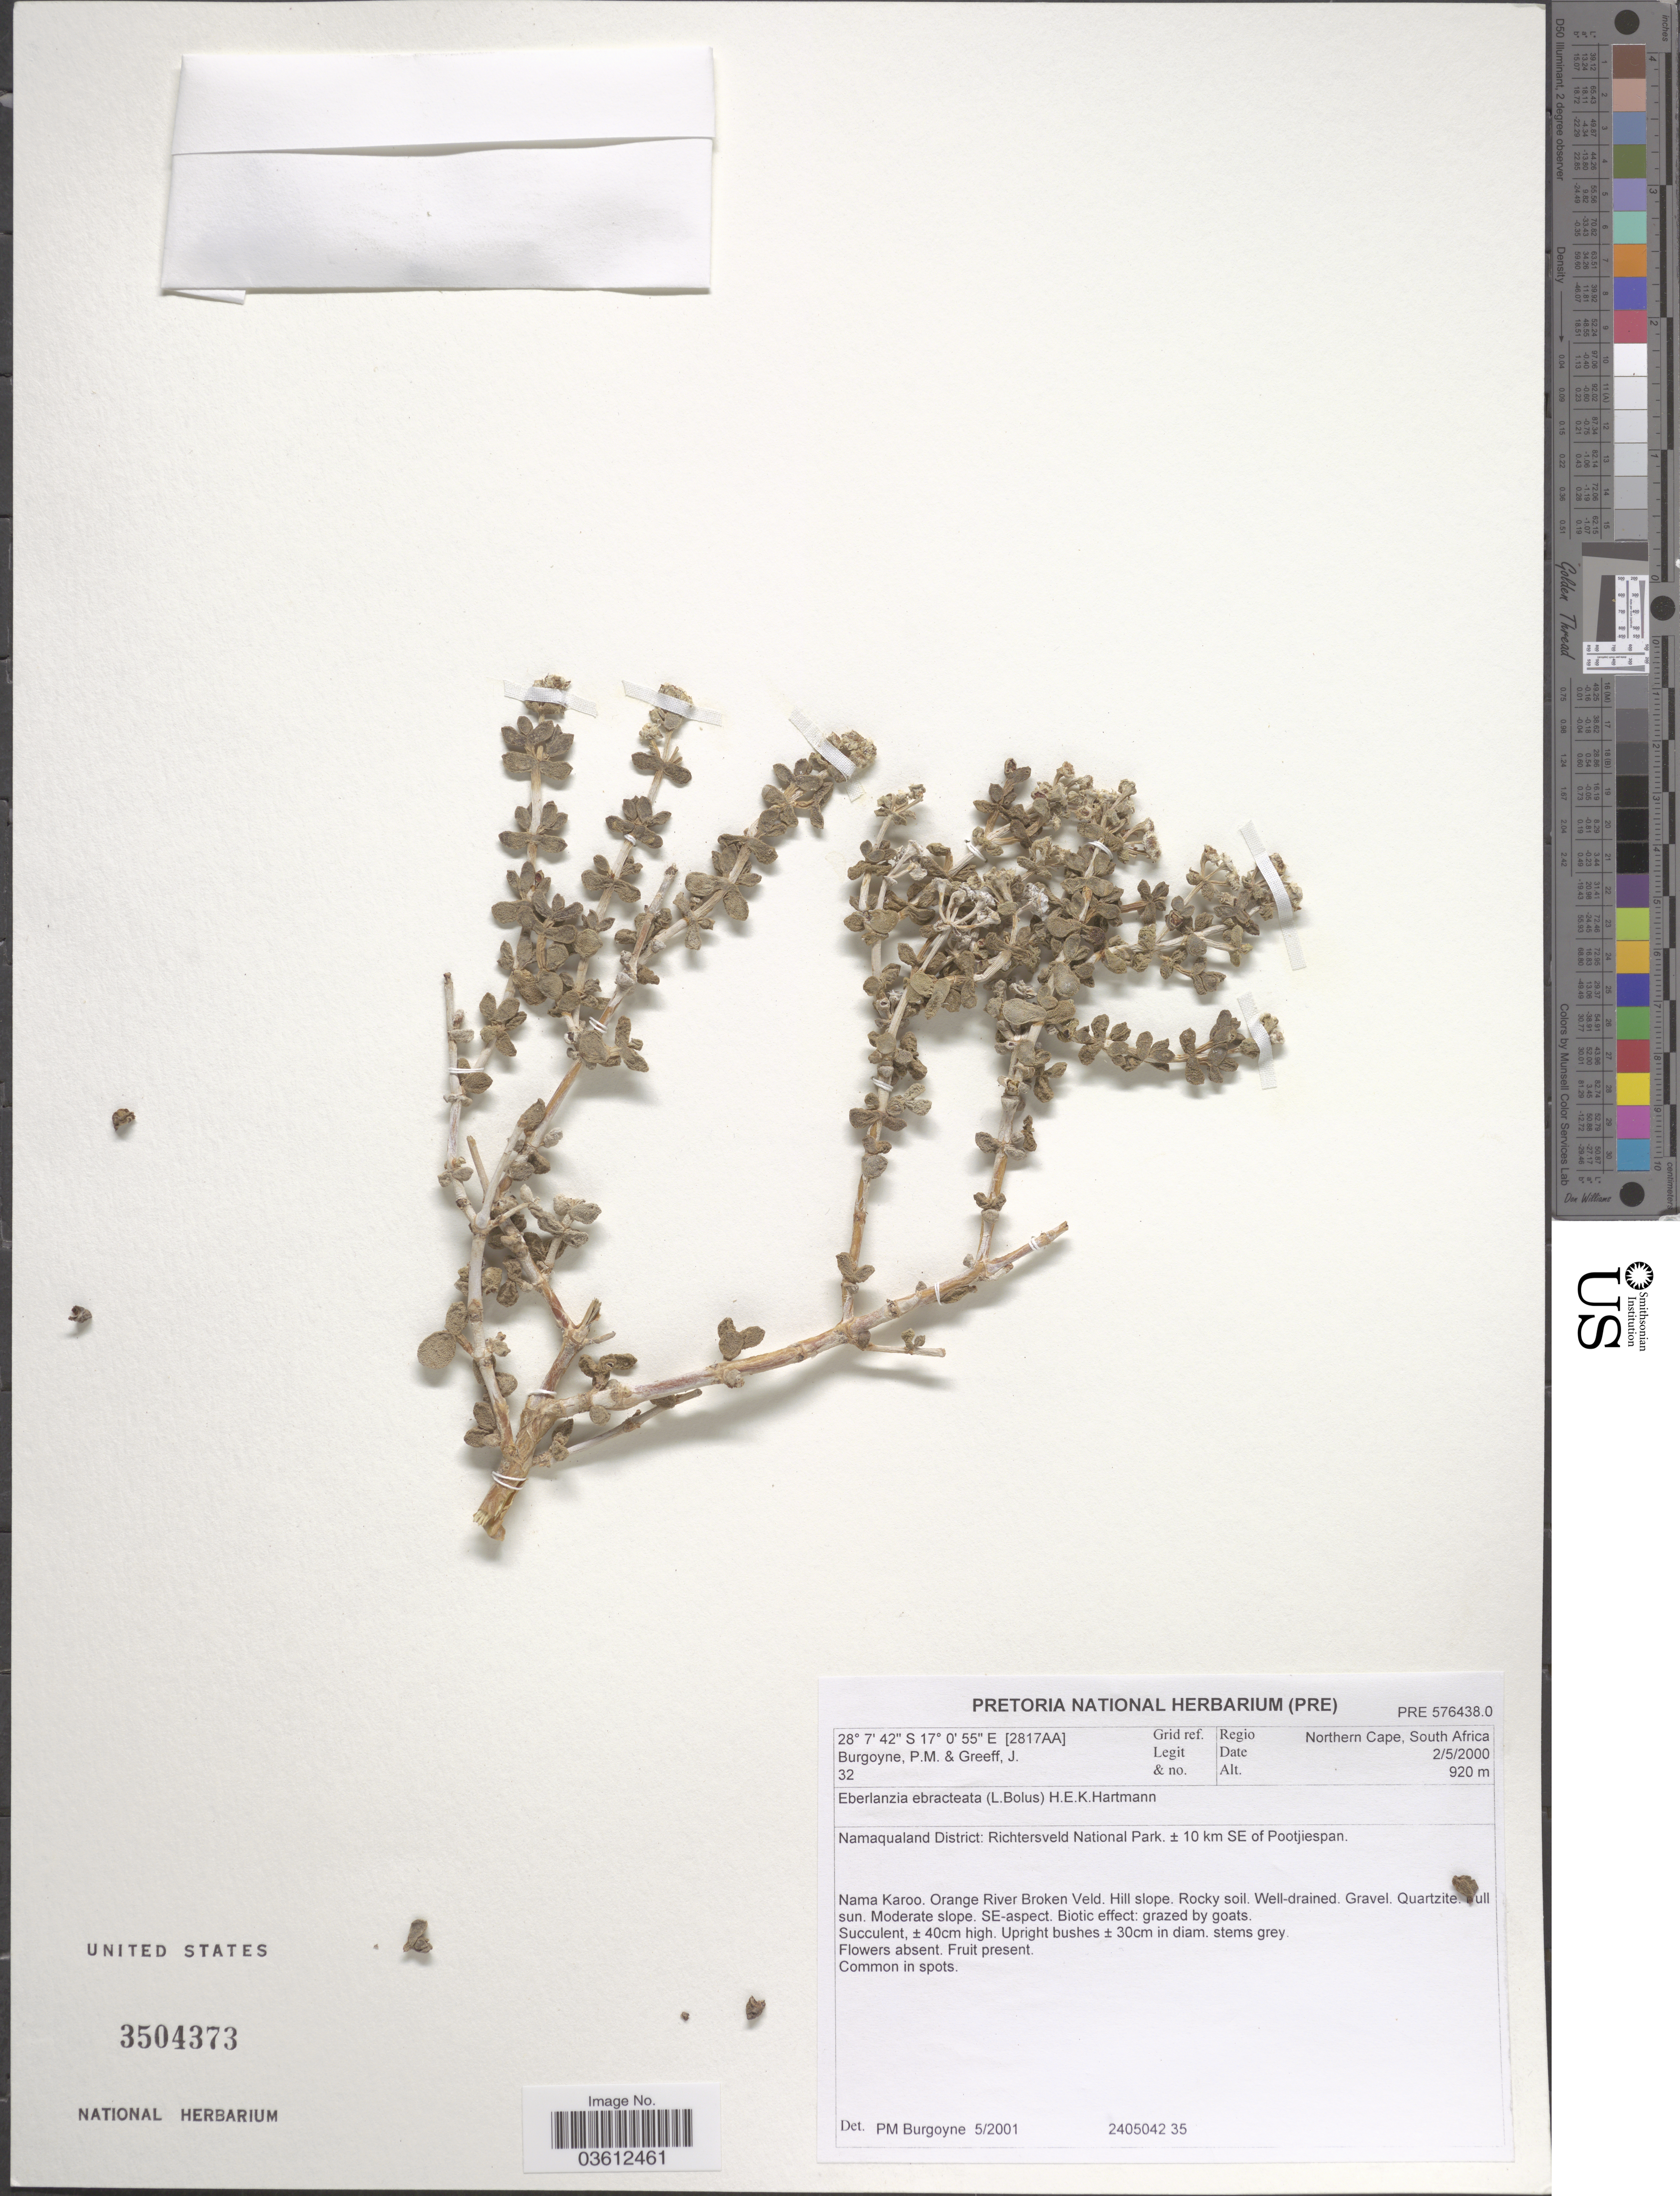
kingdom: Plantae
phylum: Tracheophyta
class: Magnoliopsida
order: Caryophyllales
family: Aizoaceae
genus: Eberlanzia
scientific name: Eberlanzia ebracteata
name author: H.E.K. Hartmann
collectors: P. M. Burgoyne & J. Greeff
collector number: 32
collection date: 2000-05-02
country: South Africa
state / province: Northern Cape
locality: Grid ref. [2817AA]. Regio Northern Cape. Namaqualand District: Richtersveld National Park. ± 10 km SE of Pootjiespan.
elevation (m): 920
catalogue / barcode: US 3504373